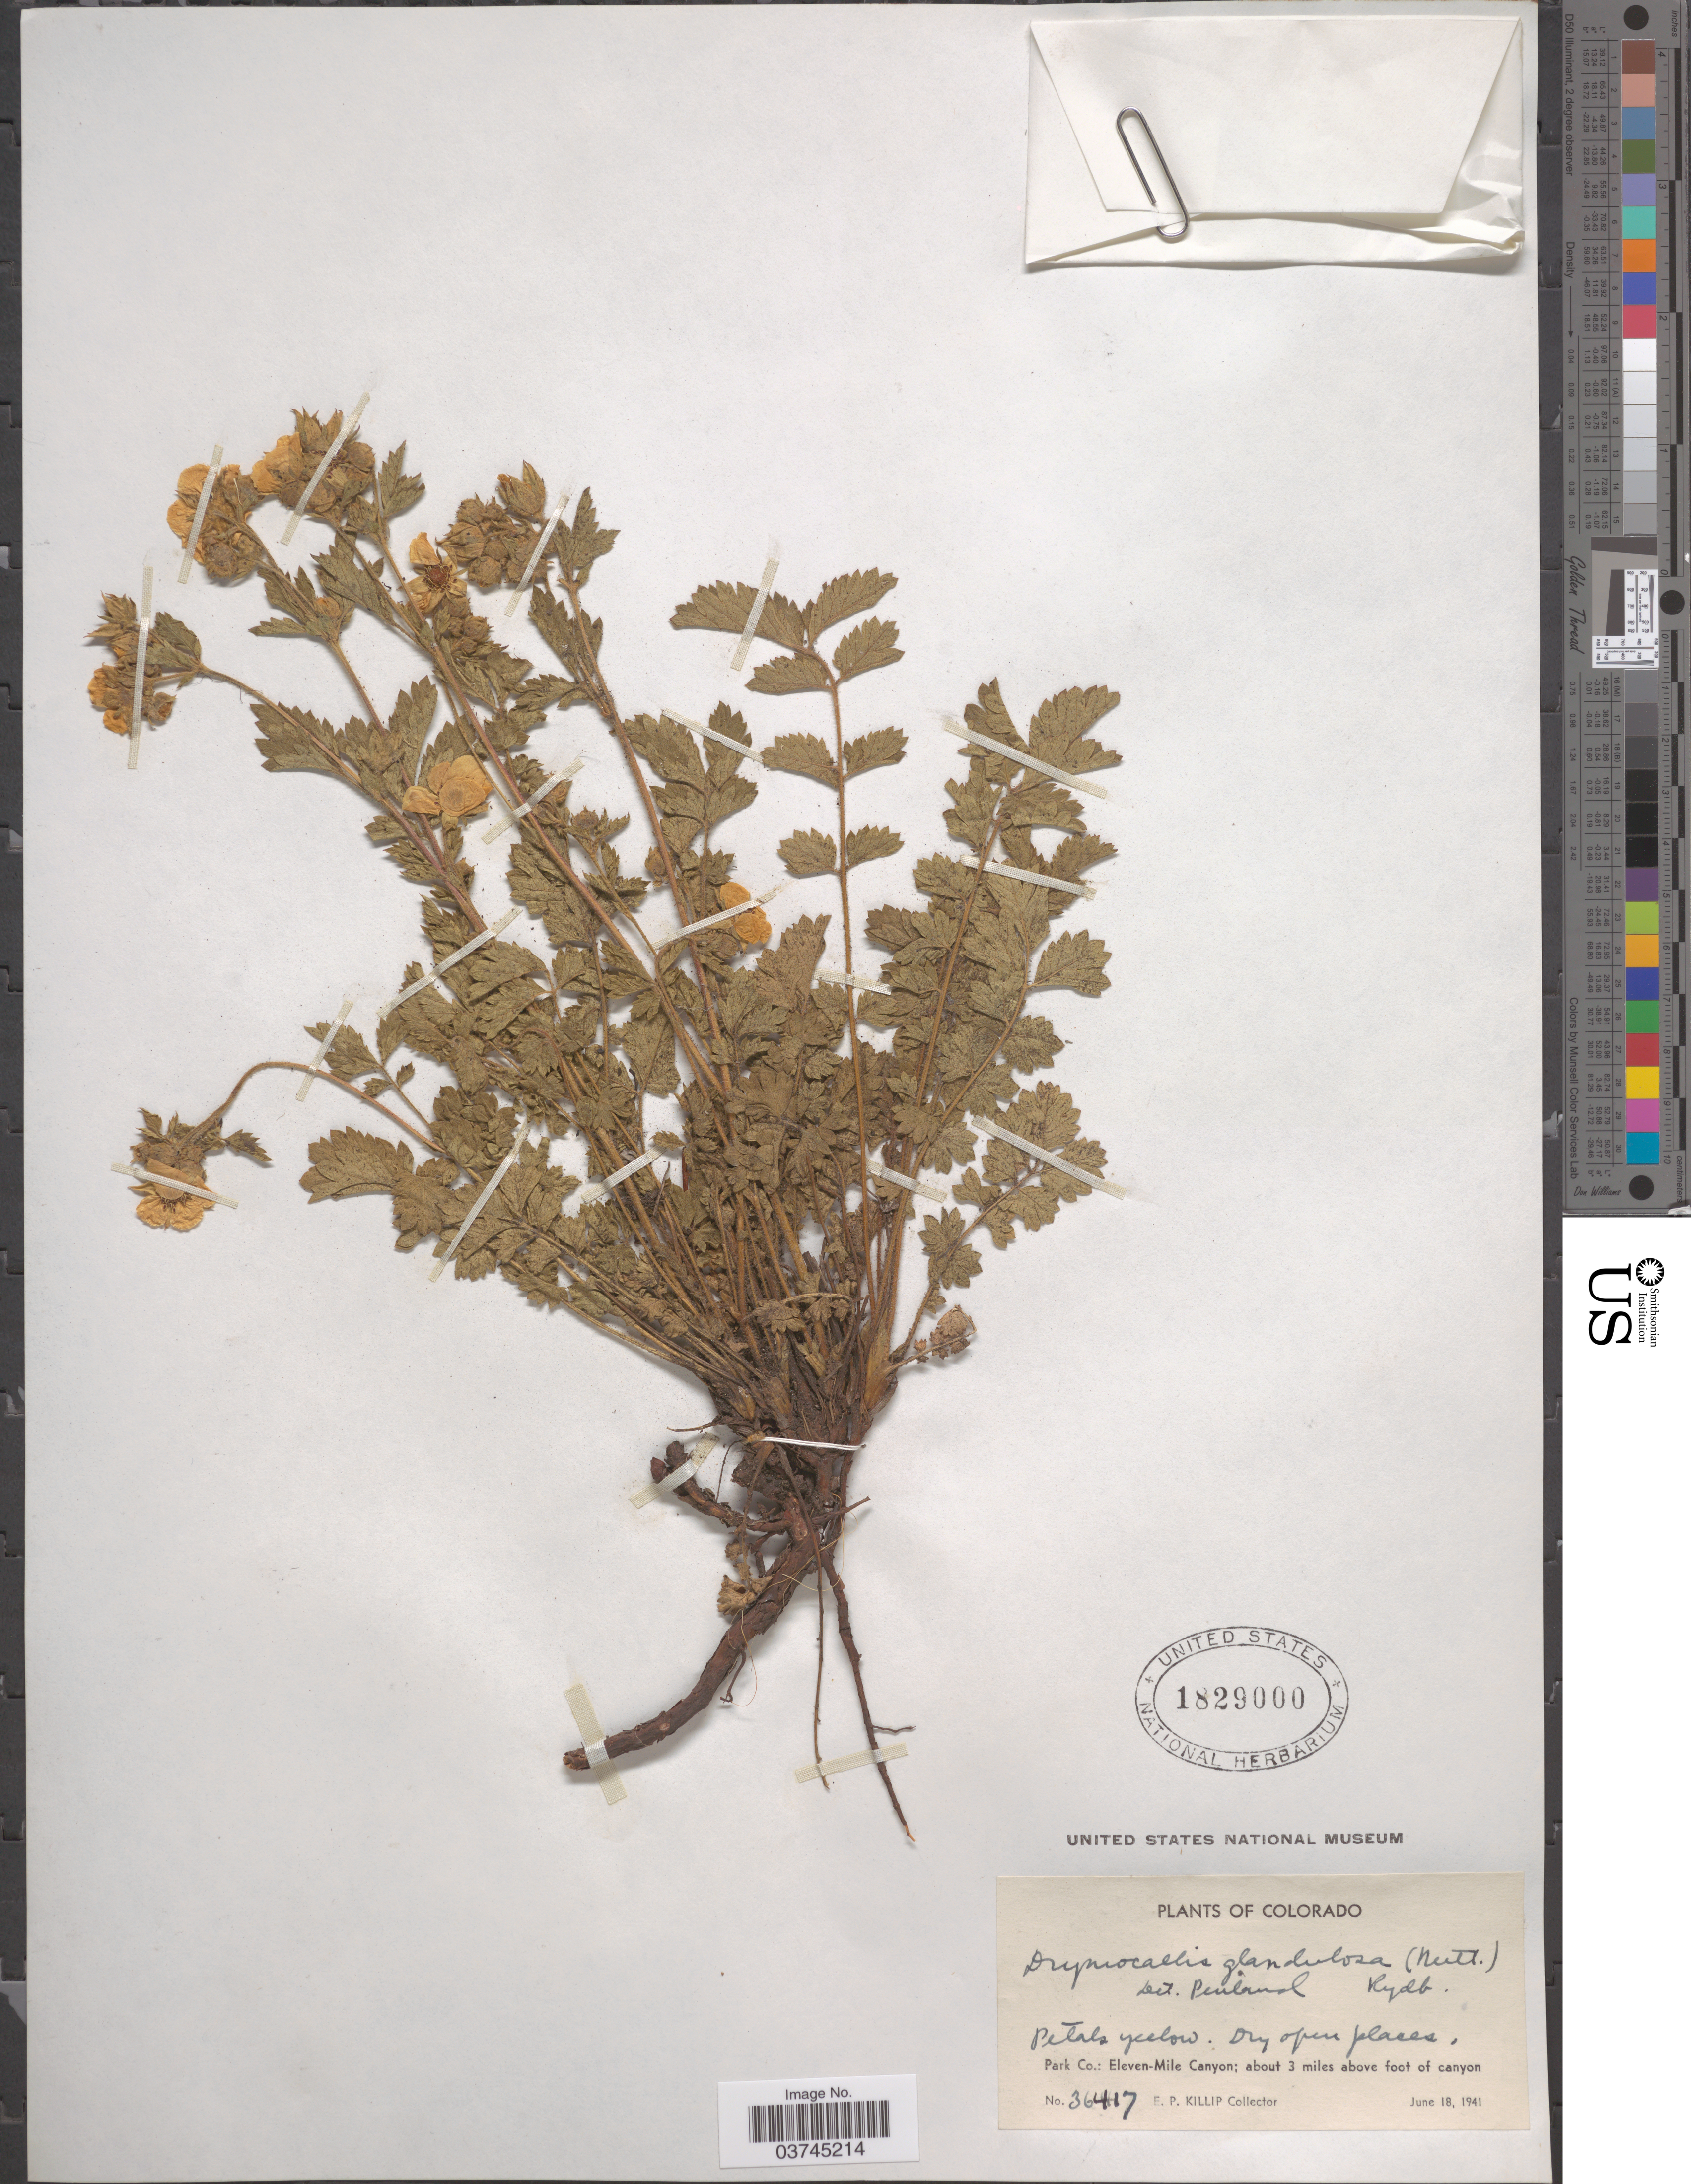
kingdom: Plantae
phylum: Tracheophyta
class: Magnoliopsida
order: Rosales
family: Rosaceae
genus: Drymocallis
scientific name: Drymocallis glandulosa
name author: (Lindl.) Rydb.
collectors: E. P. Killip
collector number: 36417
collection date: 1941-06-18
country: United States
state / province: Colorado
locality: Park Co.: Eleven-Mile Canyon; about 3 miles above foot of canyon.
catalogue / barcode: US 1829000